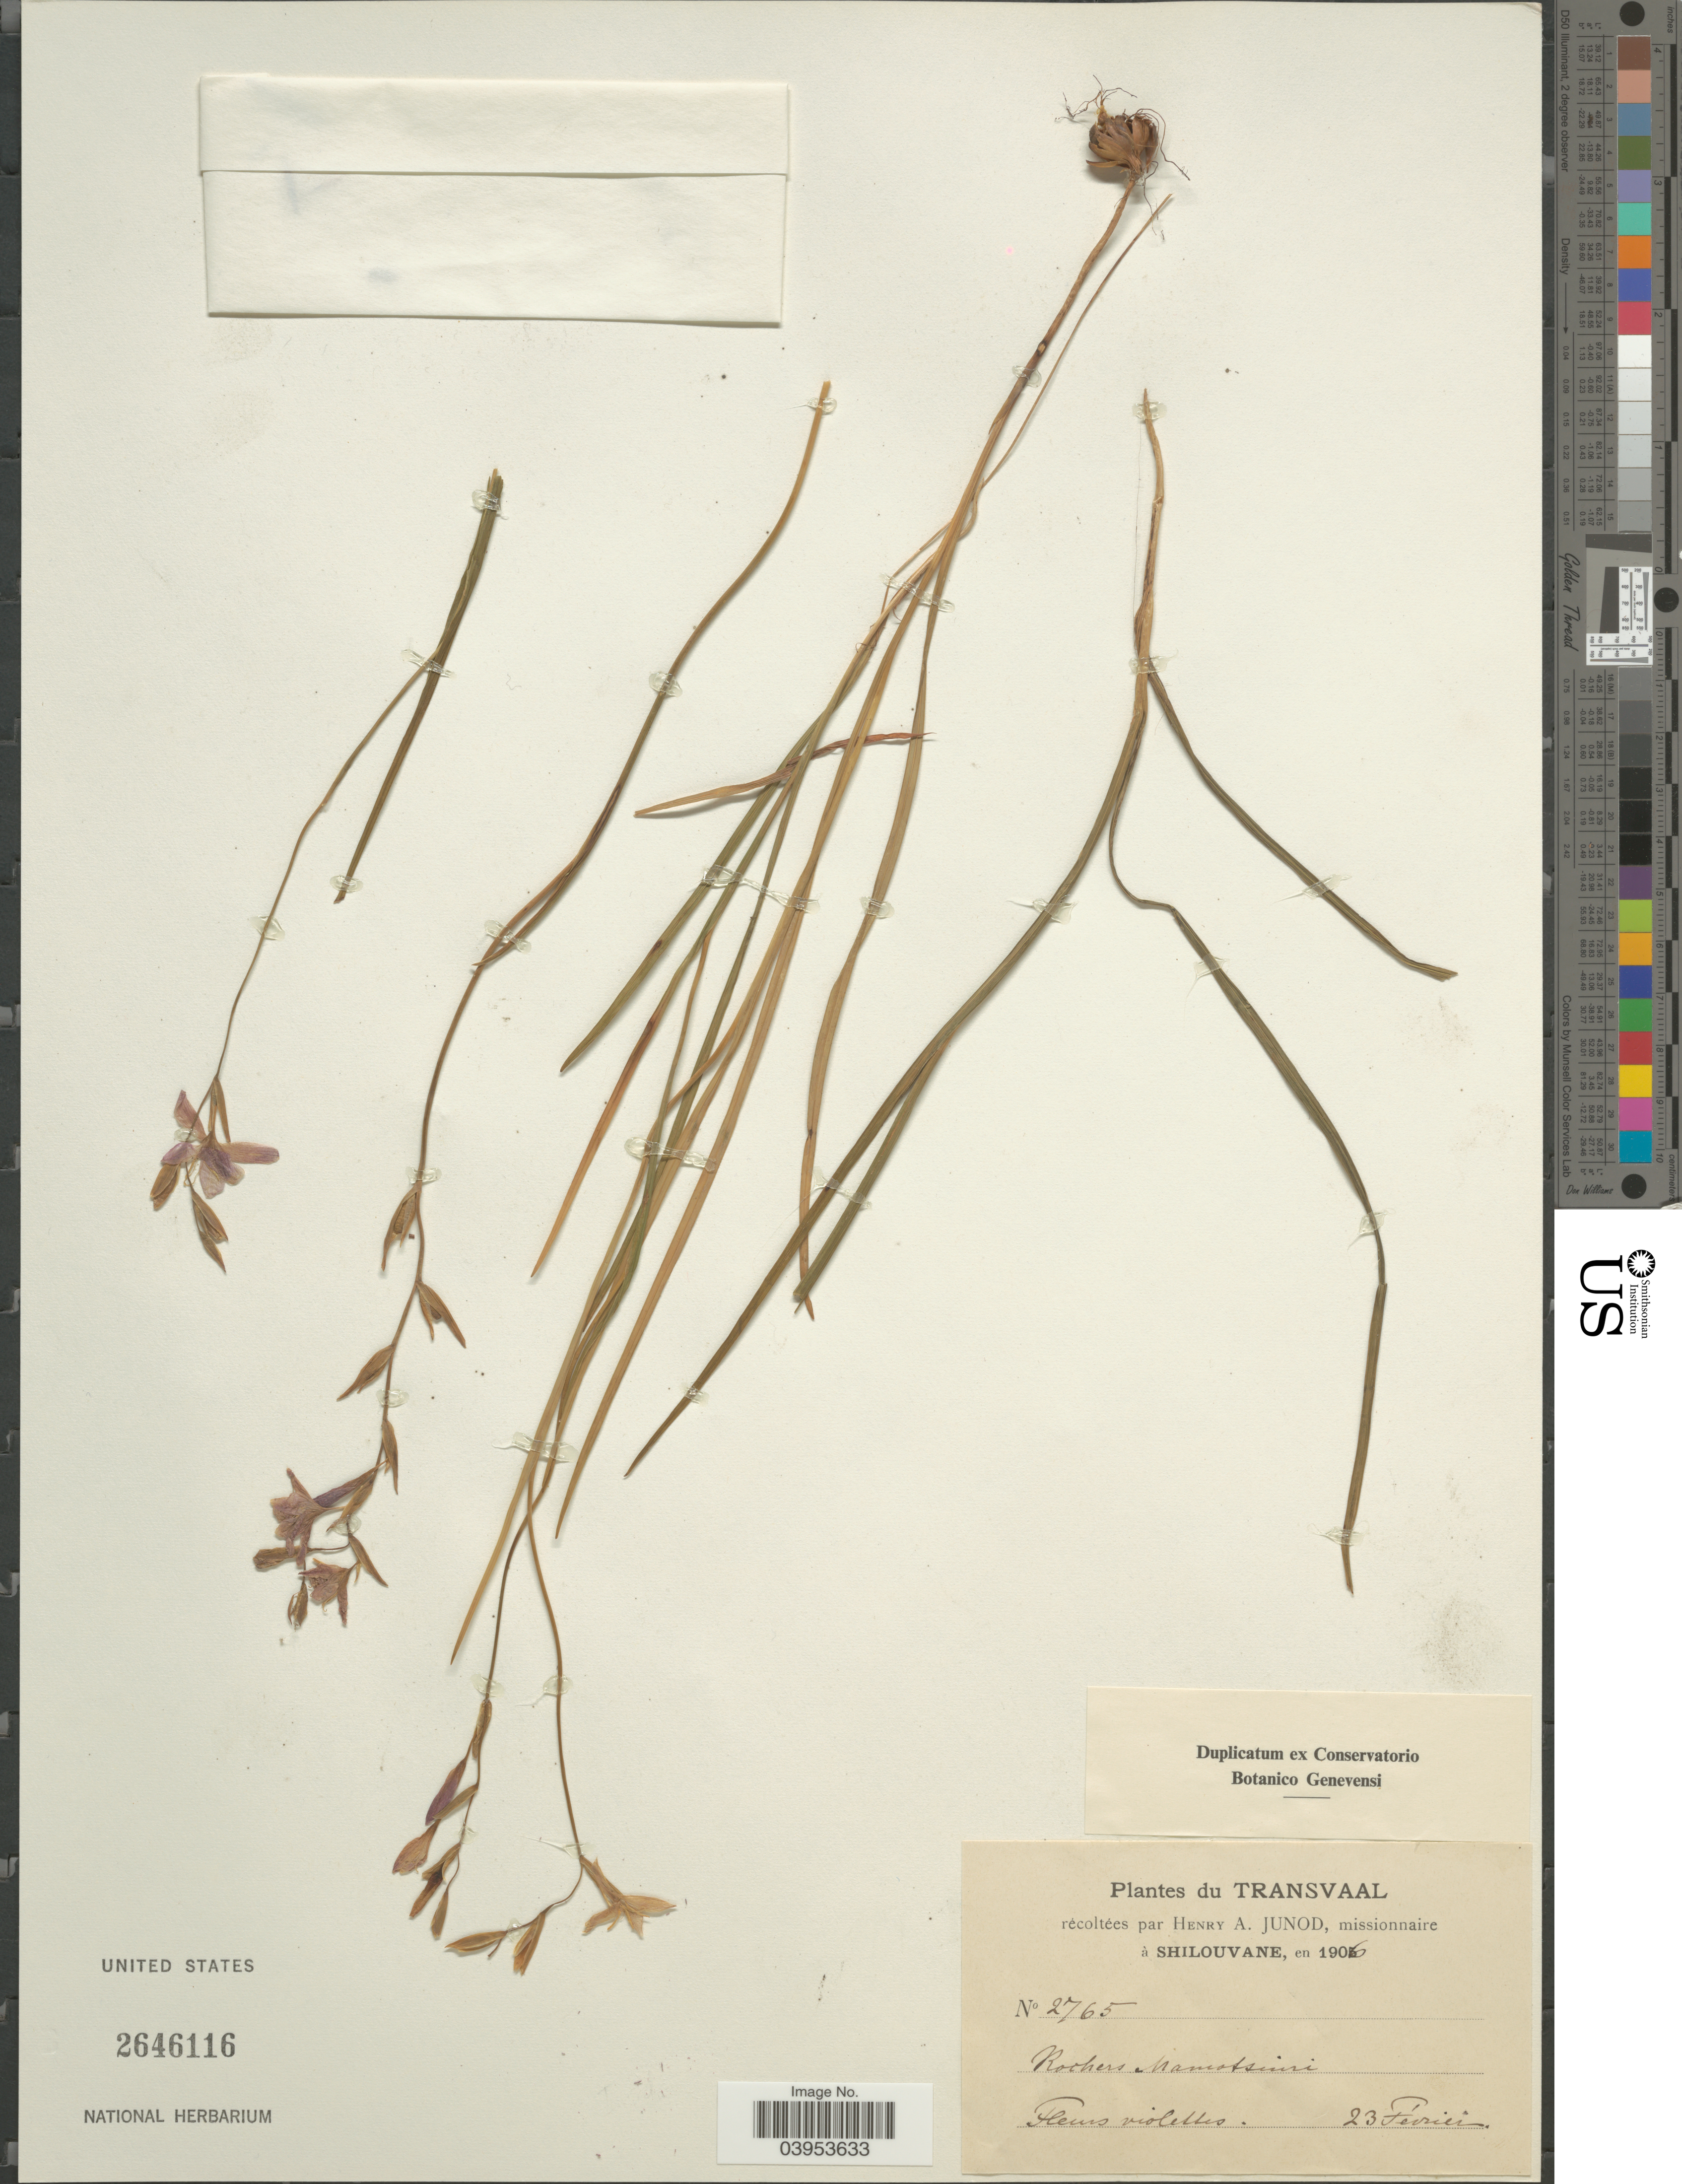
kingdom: Plantae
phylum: Tracheophyta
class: Liliopsida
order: Asparagales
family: Iridaceae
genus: Hesperantha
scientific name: Hesperantha baurii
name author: Baker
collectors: H. Junod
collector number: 2765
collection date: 1906-02-23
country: South Africa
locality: Transvaal. Shilouvane.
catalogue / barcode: US 2646116